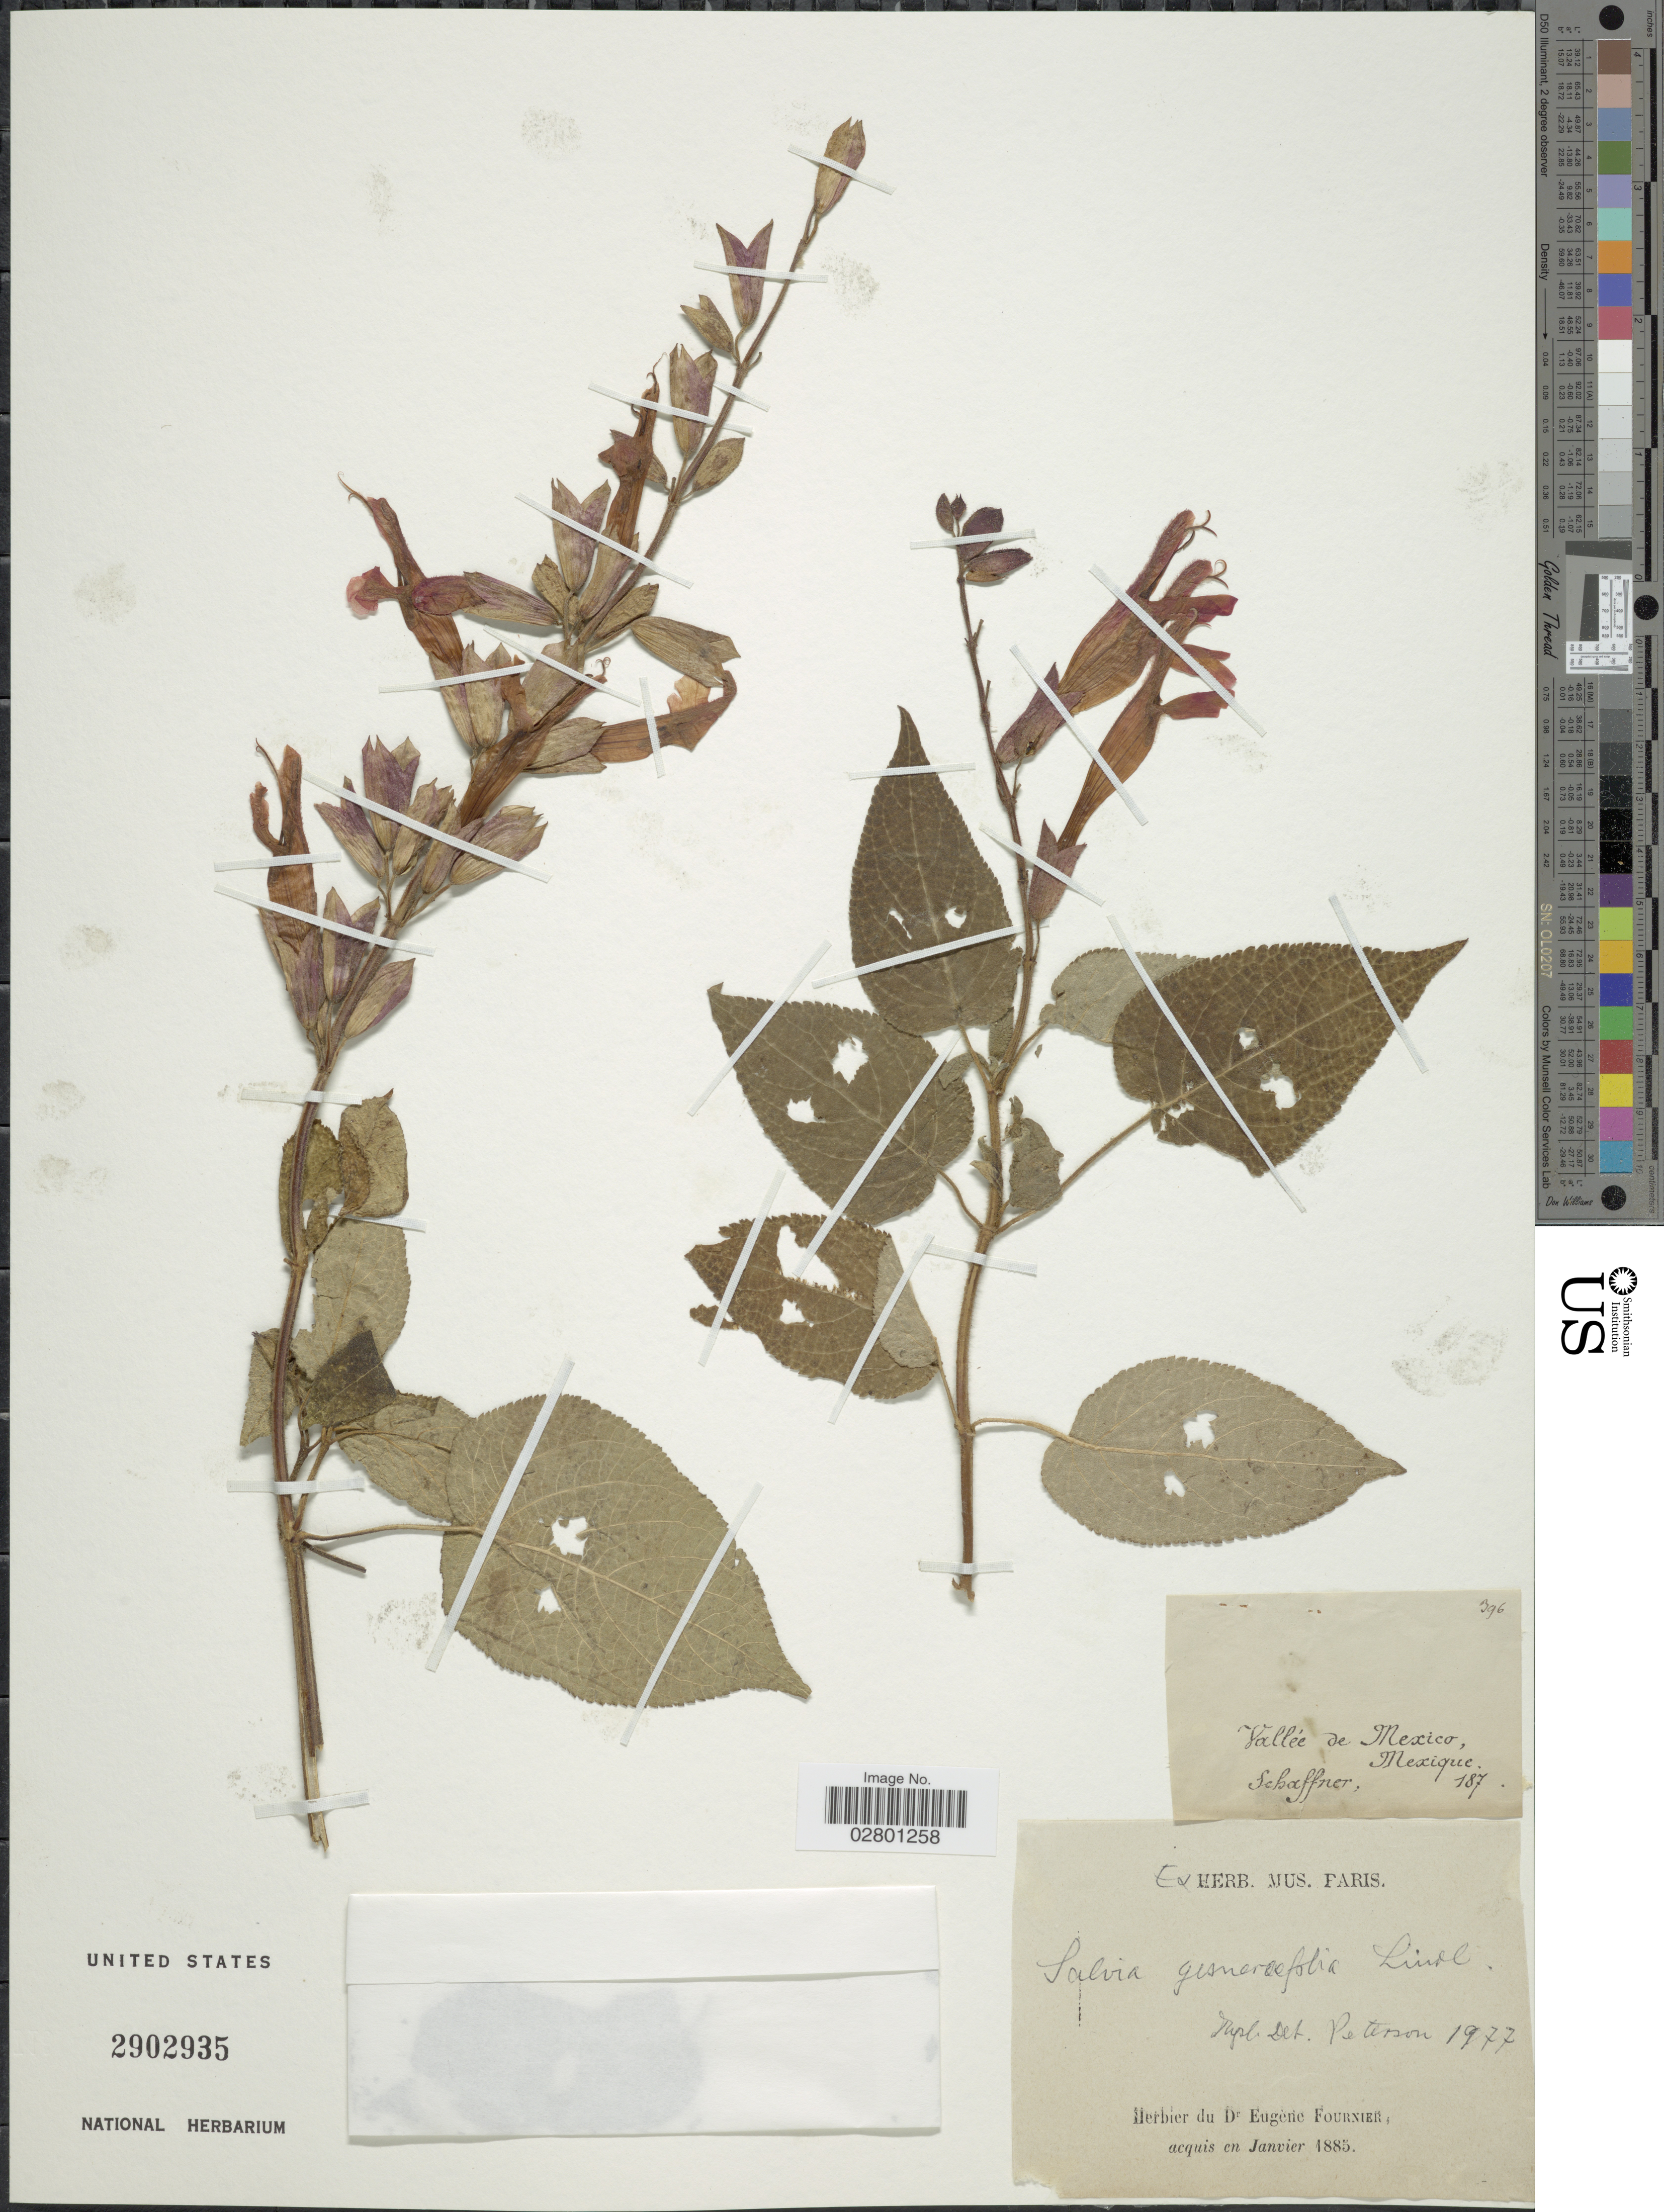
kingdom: Plantae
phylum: Tracheophyta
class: Magnoliopsida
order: Lamiales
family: Lamiaceae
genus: Salvia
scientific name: Salvia gesneriiflora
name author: Lindl. & Paxton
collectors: -. Schaffner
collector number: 396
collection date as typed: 187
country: Mexico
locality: Vallée de Mexico, Mexique.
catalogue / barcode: US 2902935